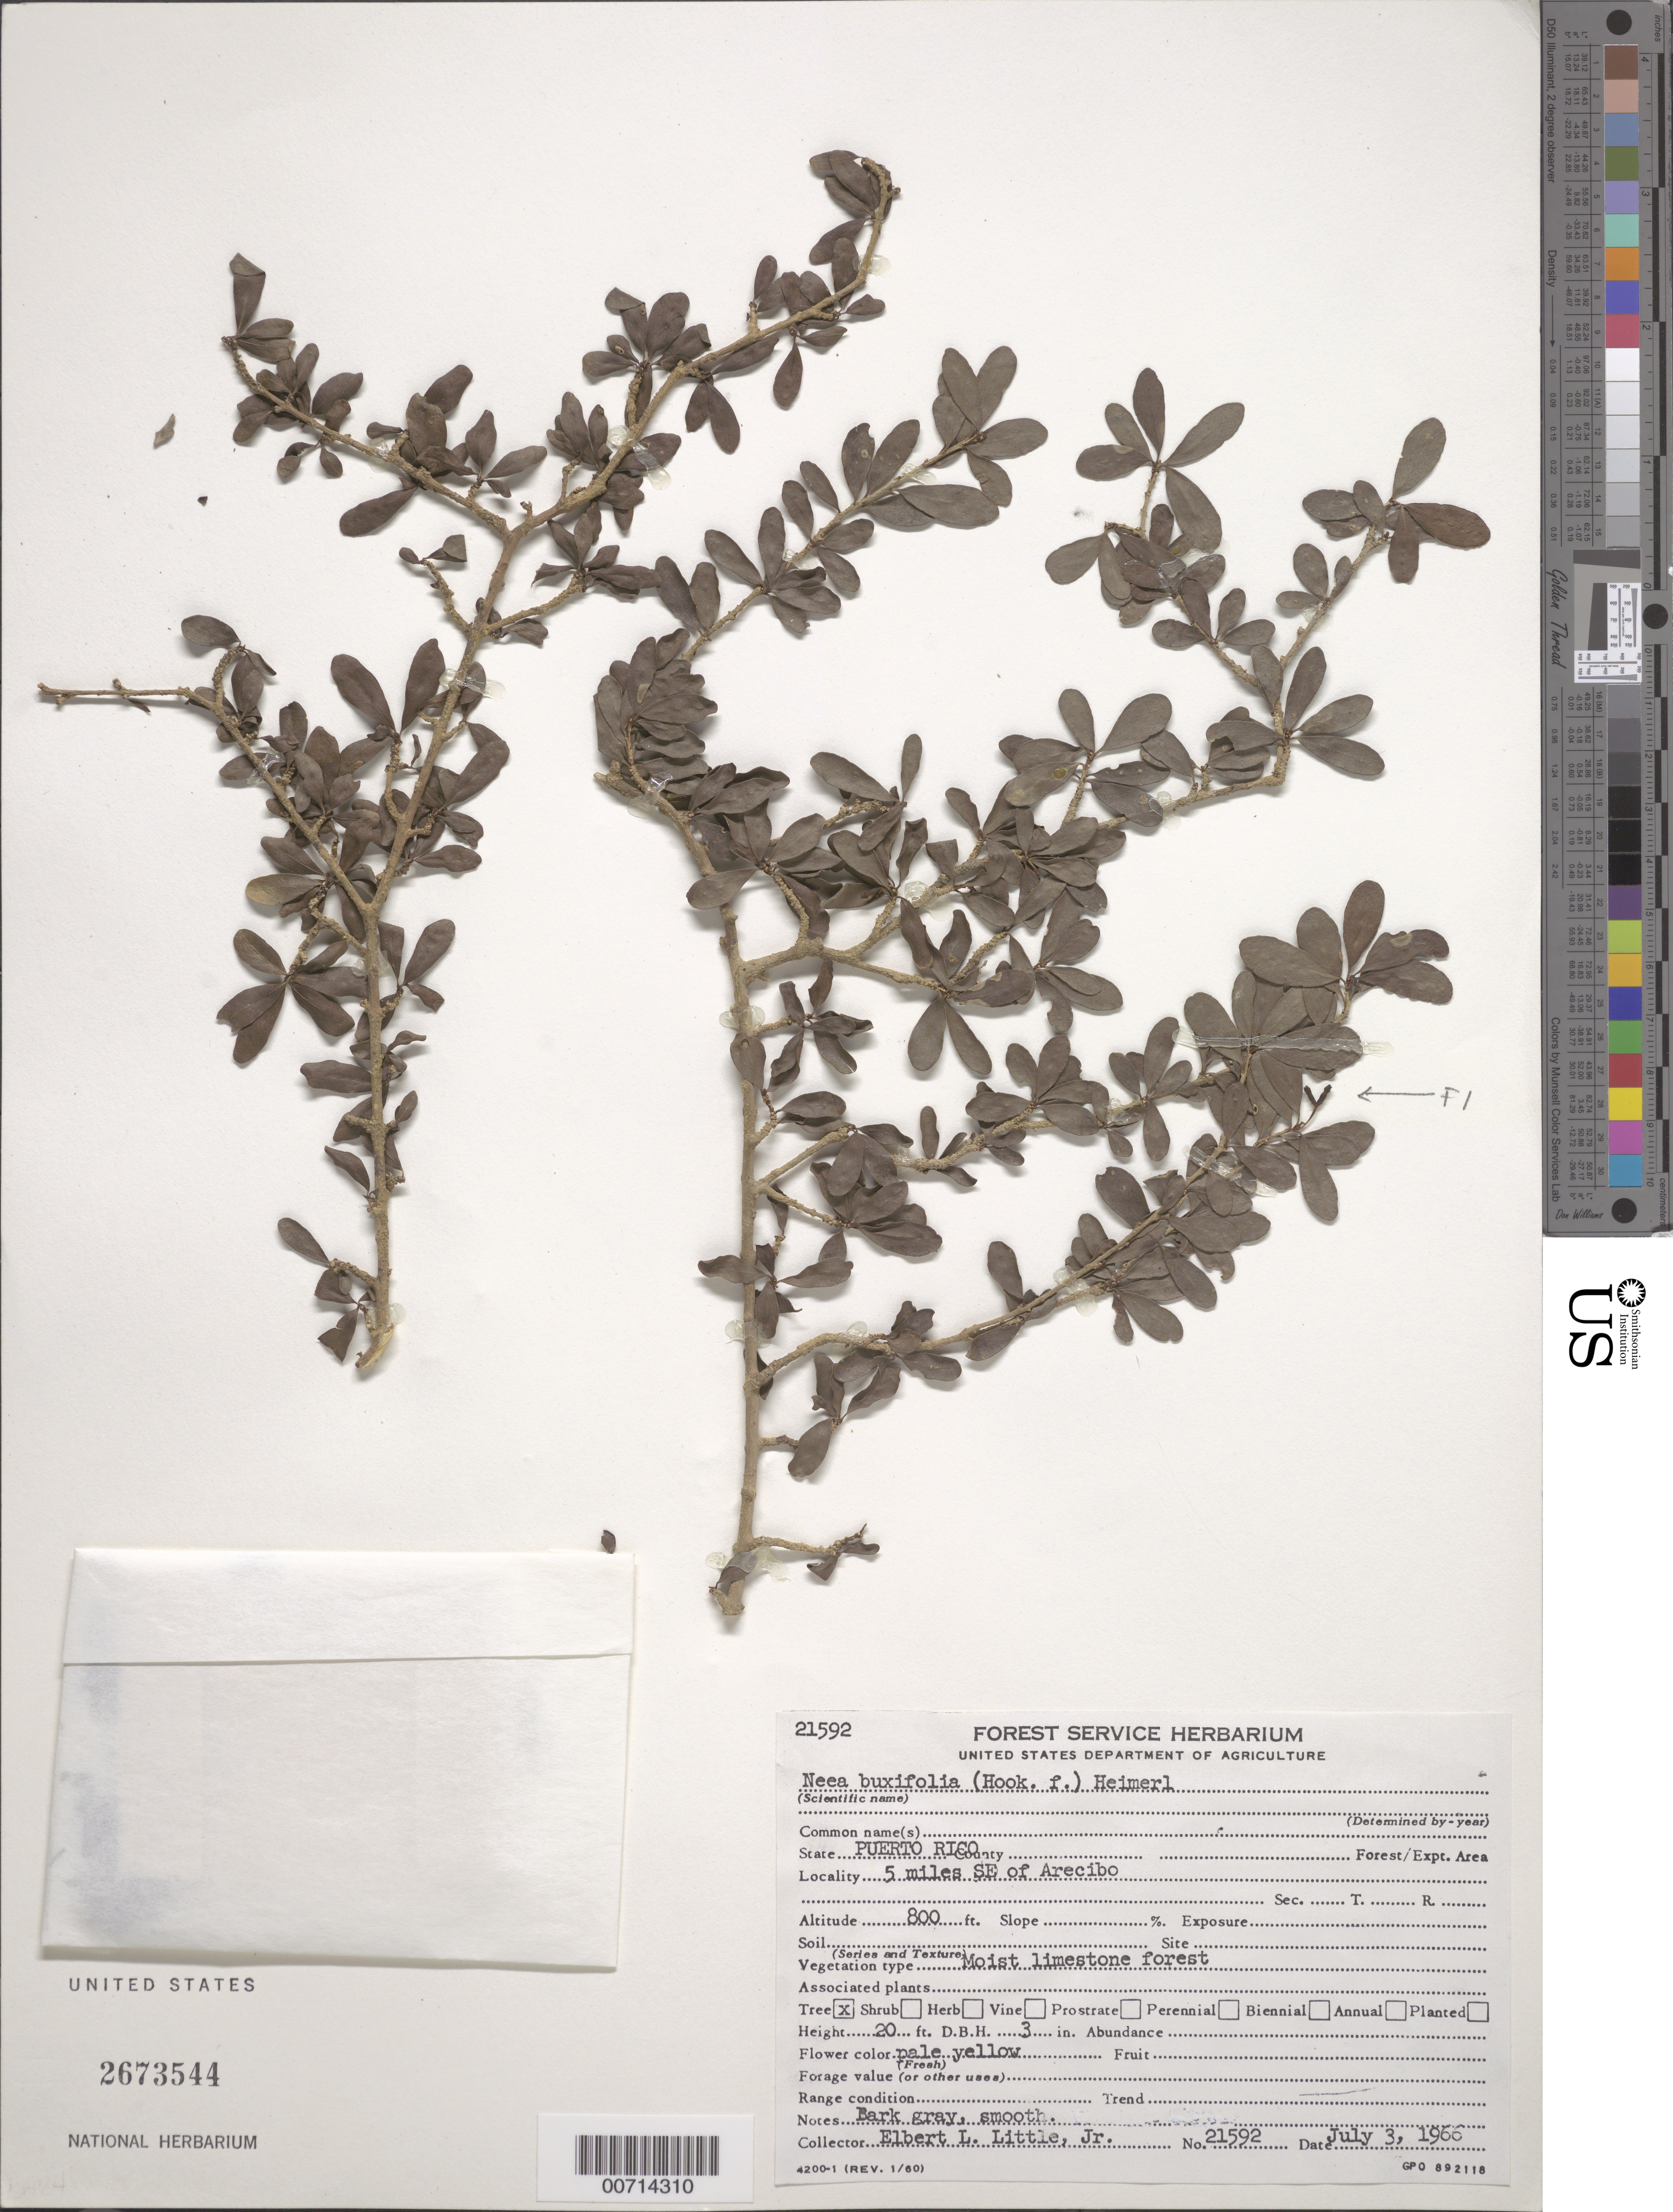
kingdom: Plantae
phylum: Tracheophyta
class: Magnoliopsida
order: Caryophyllales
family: Nyctaginaceae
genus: Neea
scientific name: Neea buxifolia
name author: (Hook. f.) Heimerl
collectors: E. L. Little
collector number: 21592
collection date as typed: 03 Jul 1966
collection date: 1966-07-03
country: Puerto Rico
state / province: Arecibo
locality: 5 mi SE of Arecibo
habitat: Moist limestone forest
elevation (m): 244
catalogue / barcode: US 3673544